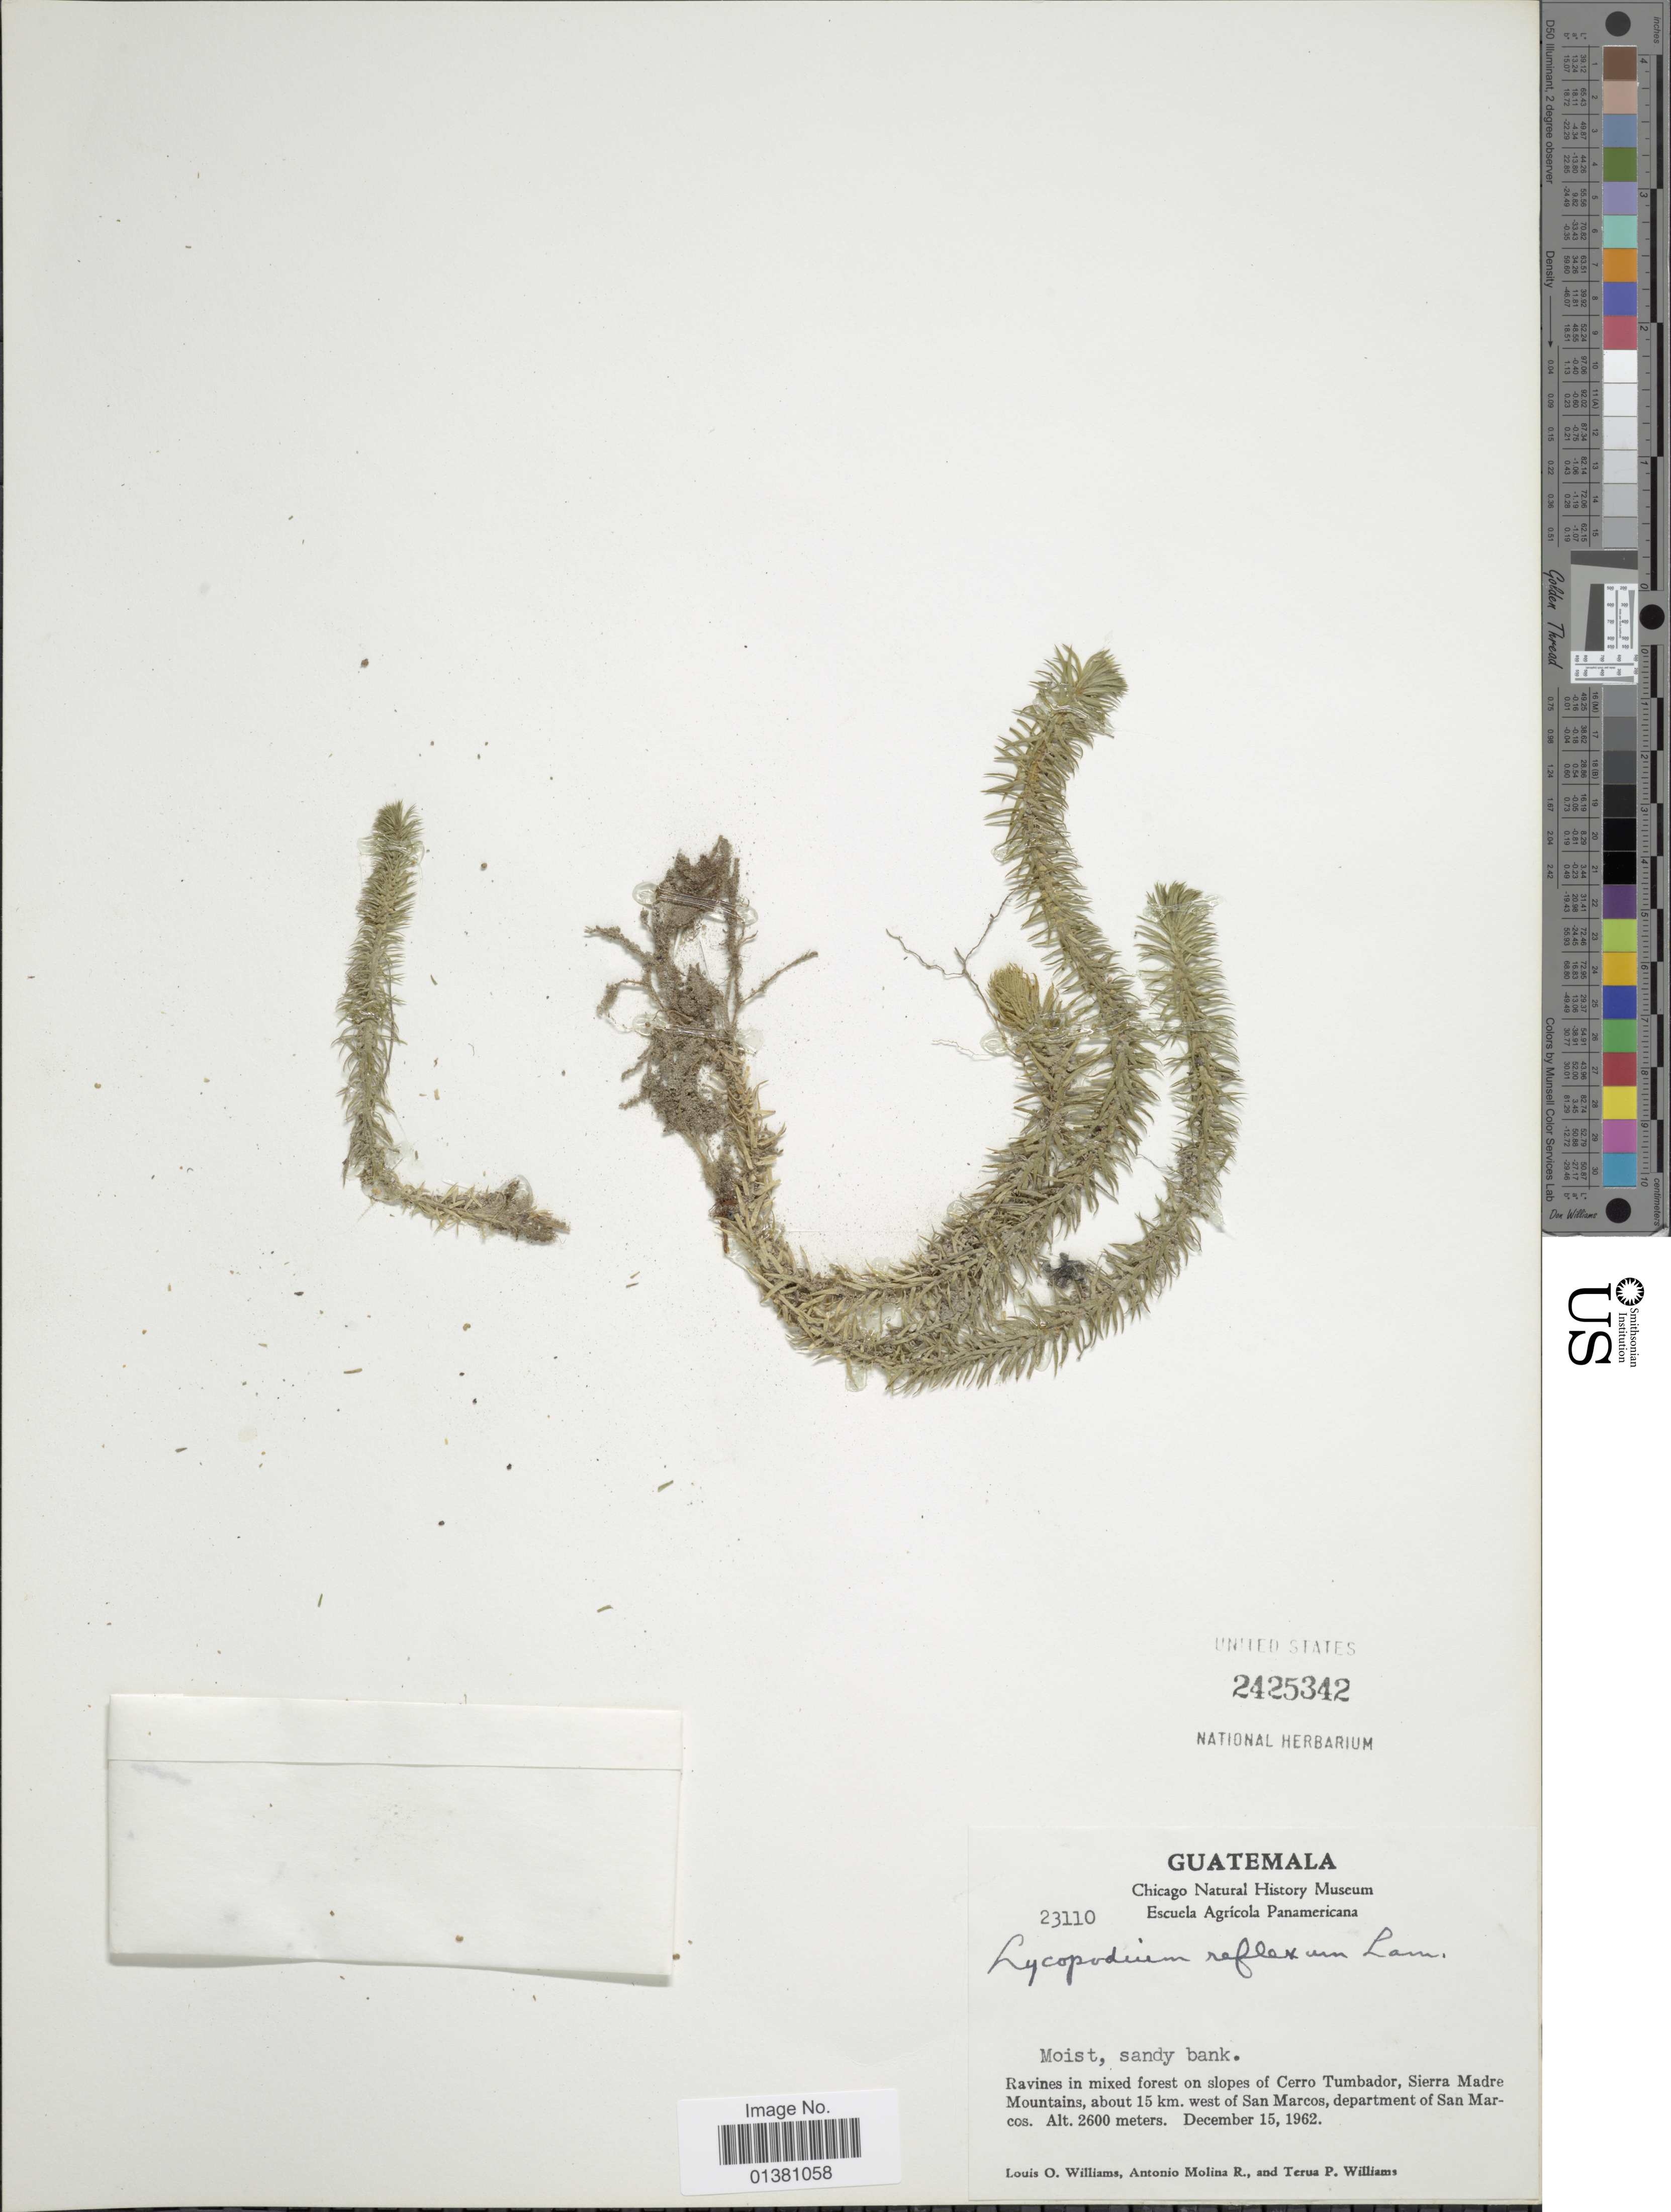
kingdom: Plantae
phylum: Tracheophyta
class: Lycopodiopsida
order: Lycopodiales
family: Lycopodiaceae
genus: Phlegmariurus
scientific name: Phlegmariurus reflexus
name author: (Lam.) B. Øllg.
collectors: L. O. Williams, A. Molina R. & T. P. Williams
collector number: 23110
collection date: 1962-12-15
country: Guatemala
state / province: San Marcos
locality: Ravines in mixed forest on slopes of Cerro Tumbador,Sierra Madre Mountains, about 15 km. west of San Marcos, department of San Marcos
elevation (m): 2600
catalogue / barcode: US 2425342